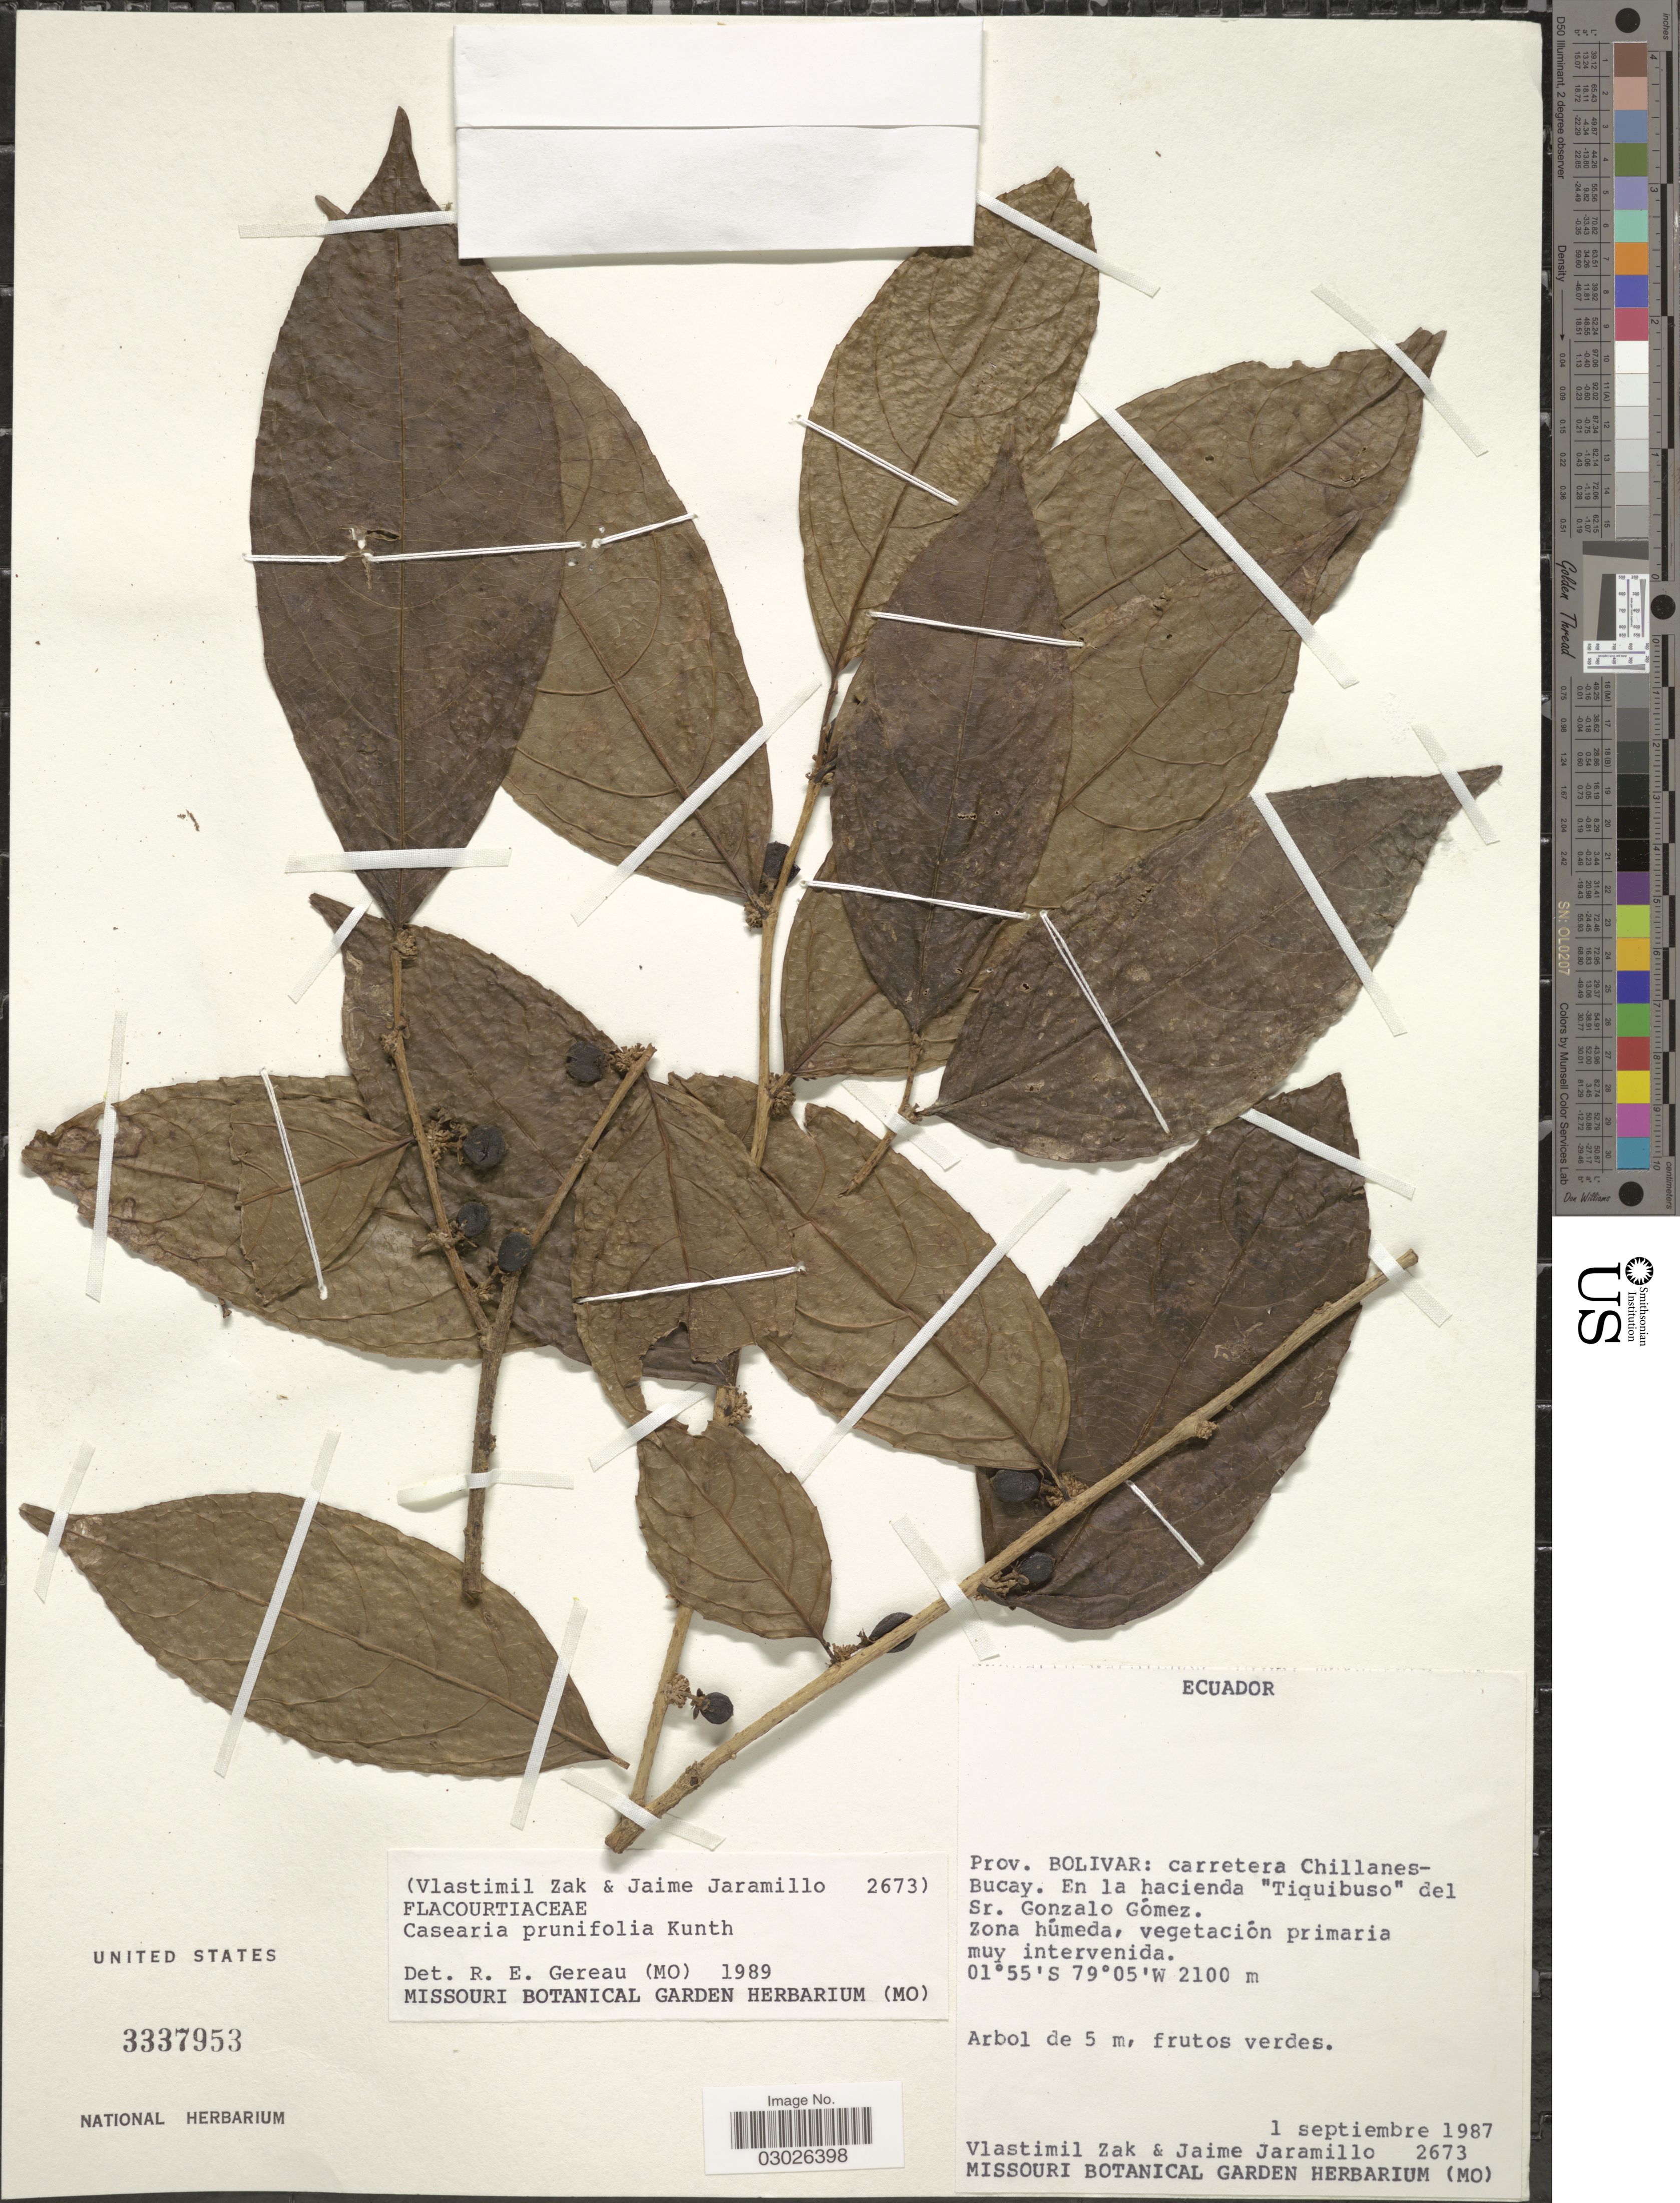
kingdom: Plantae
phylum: Tracheophyta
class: Magnoliopsida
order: Malpighiales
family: Salicaceae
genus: Casearia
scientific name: Casearia prunifolia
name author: Kunth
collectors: V. Zak & J. Jaramillo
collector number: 2673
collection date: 1987-09-01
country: Ecuador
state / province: Bolívar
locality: Prov. Bolivar: carretera Chillanes-Bucay. En la hacienda "Tiquibuso" del Sr. Gonzalo Gómez.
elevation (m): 2100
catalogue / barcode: US 3337953